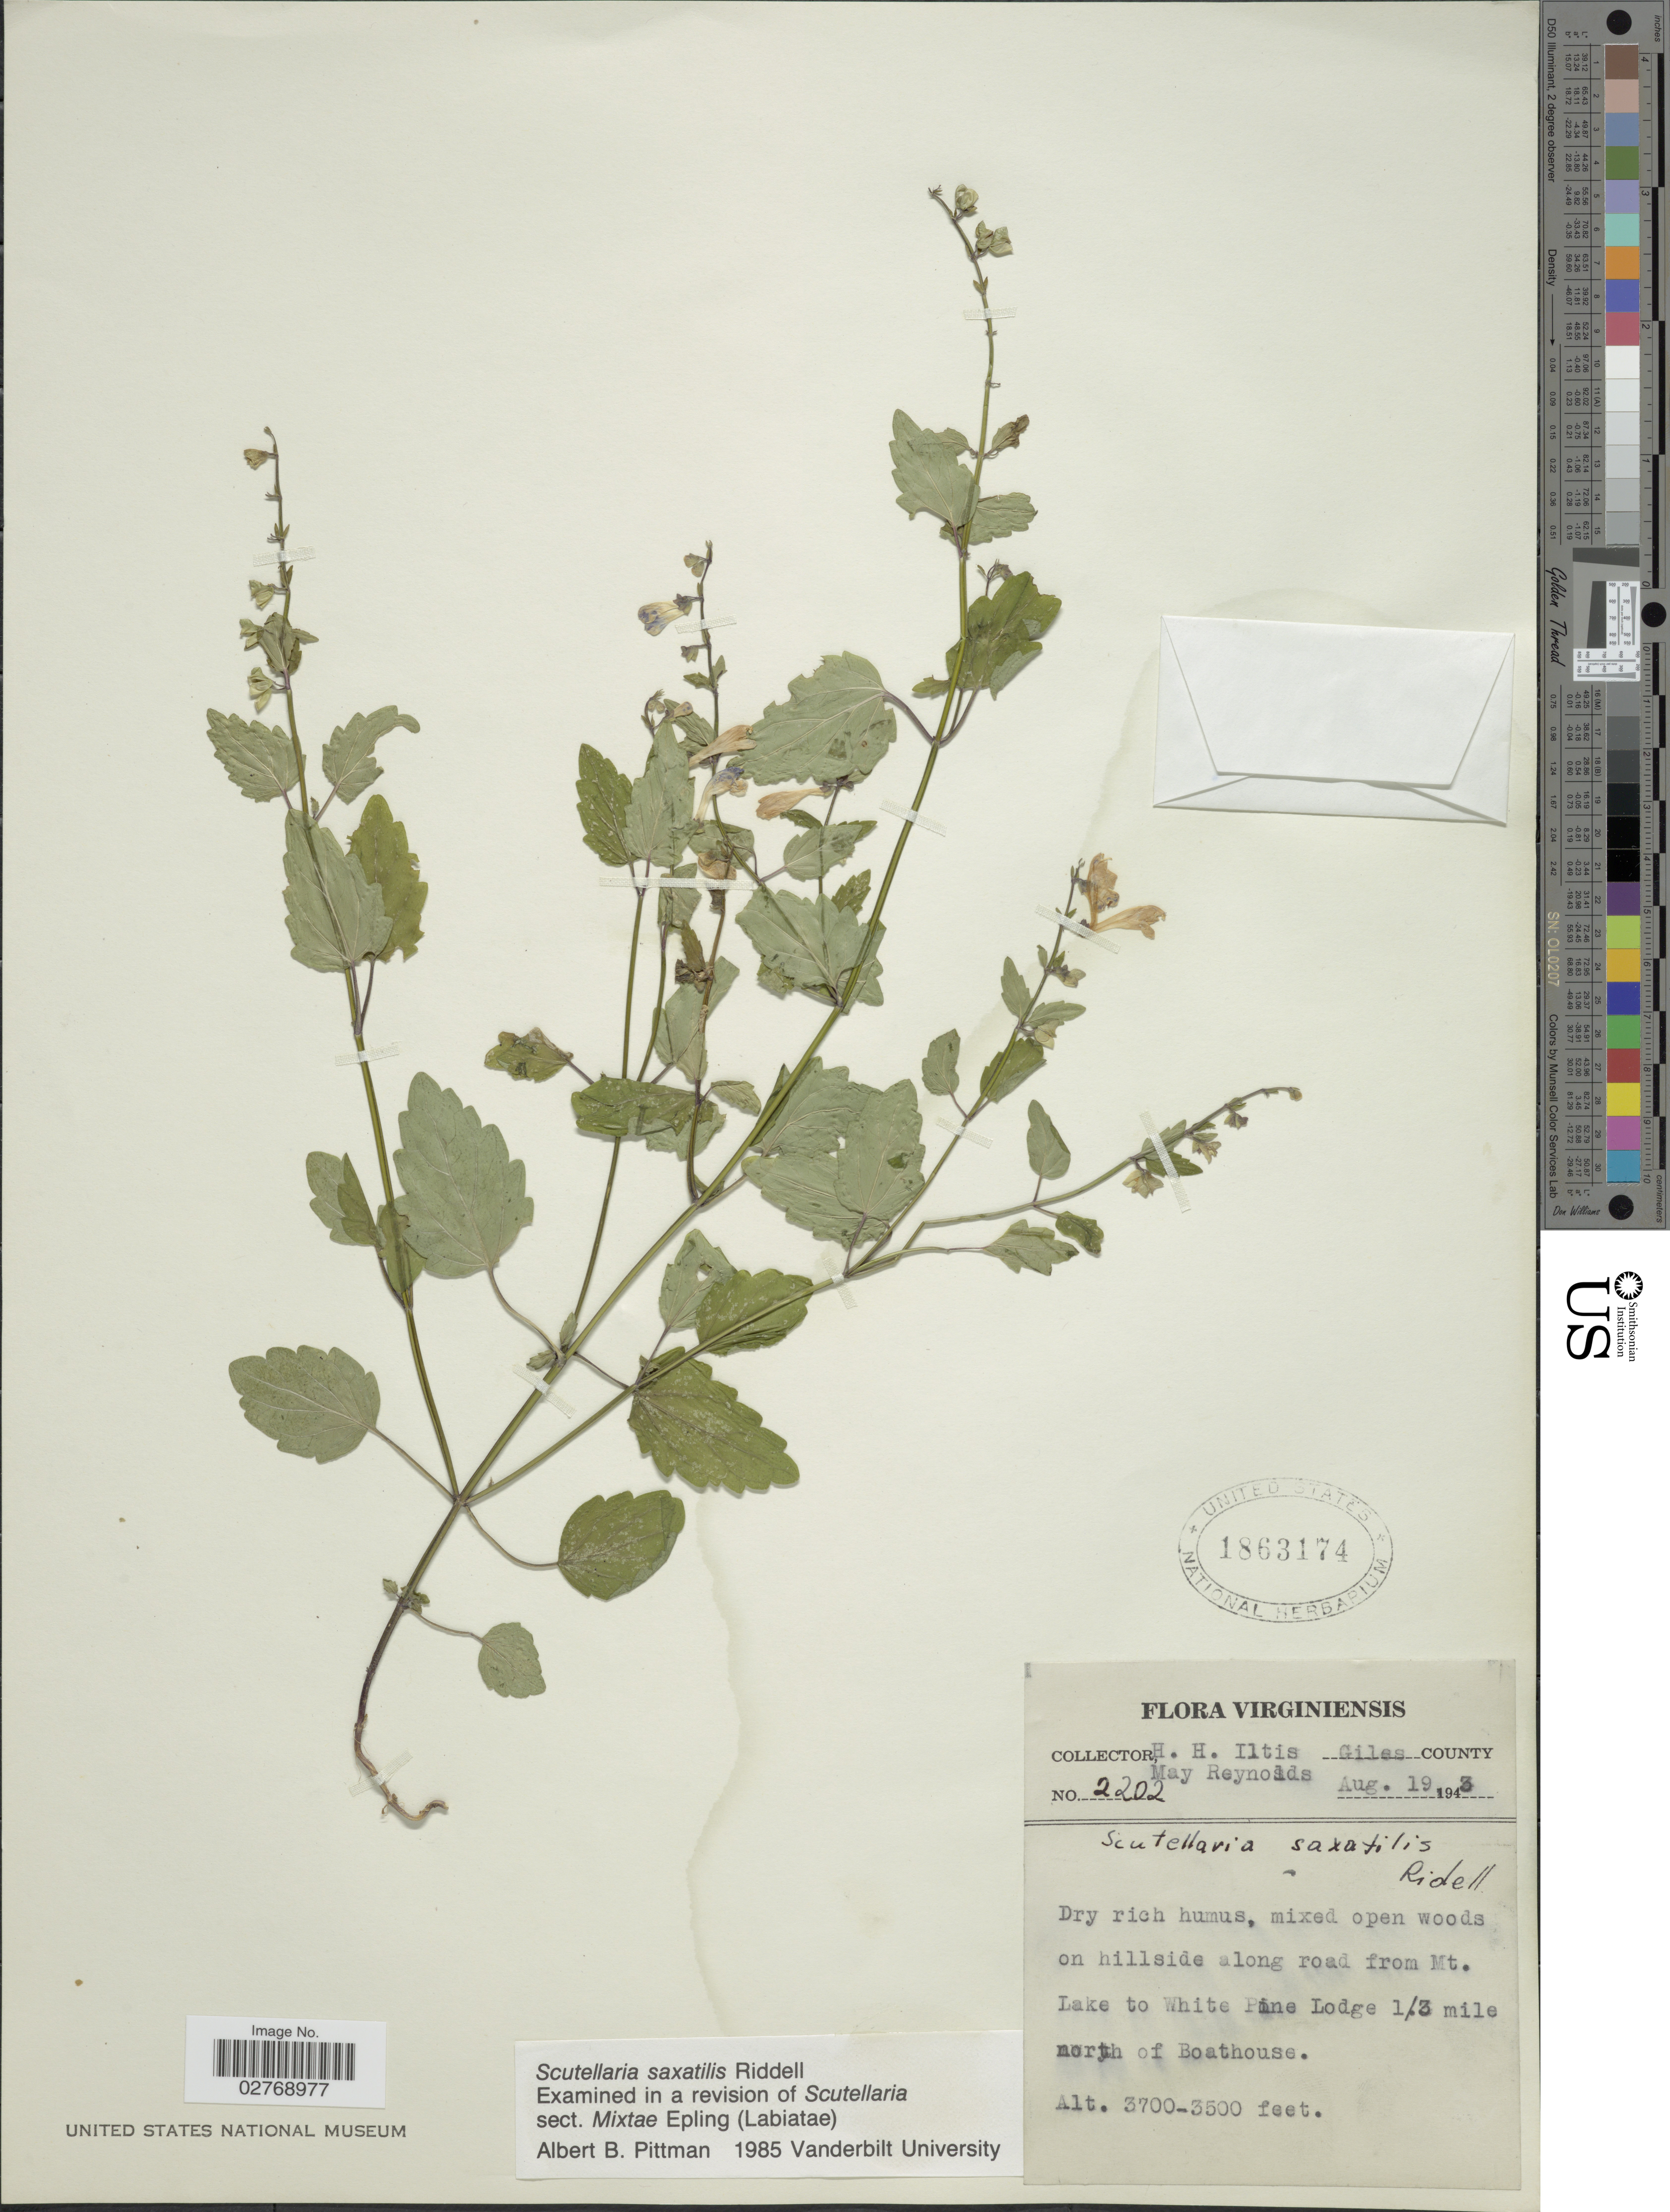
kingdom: Plantae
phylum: Tracheophyta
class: Magnoliopsida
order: Lamiales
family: Lamiaceae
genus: Scutellaria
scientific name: Scutellaria saxatilis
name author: Riddell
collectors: H. H. Iltis & M. Reynolds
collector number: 2202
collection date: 1943-08-19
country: United States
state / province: Virginia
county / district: Giles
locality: on hillside along road from Mt. Lake to White Pine Lodge 1/3 mile north of Boathouse.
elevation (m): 1067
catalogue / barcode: US 1863174